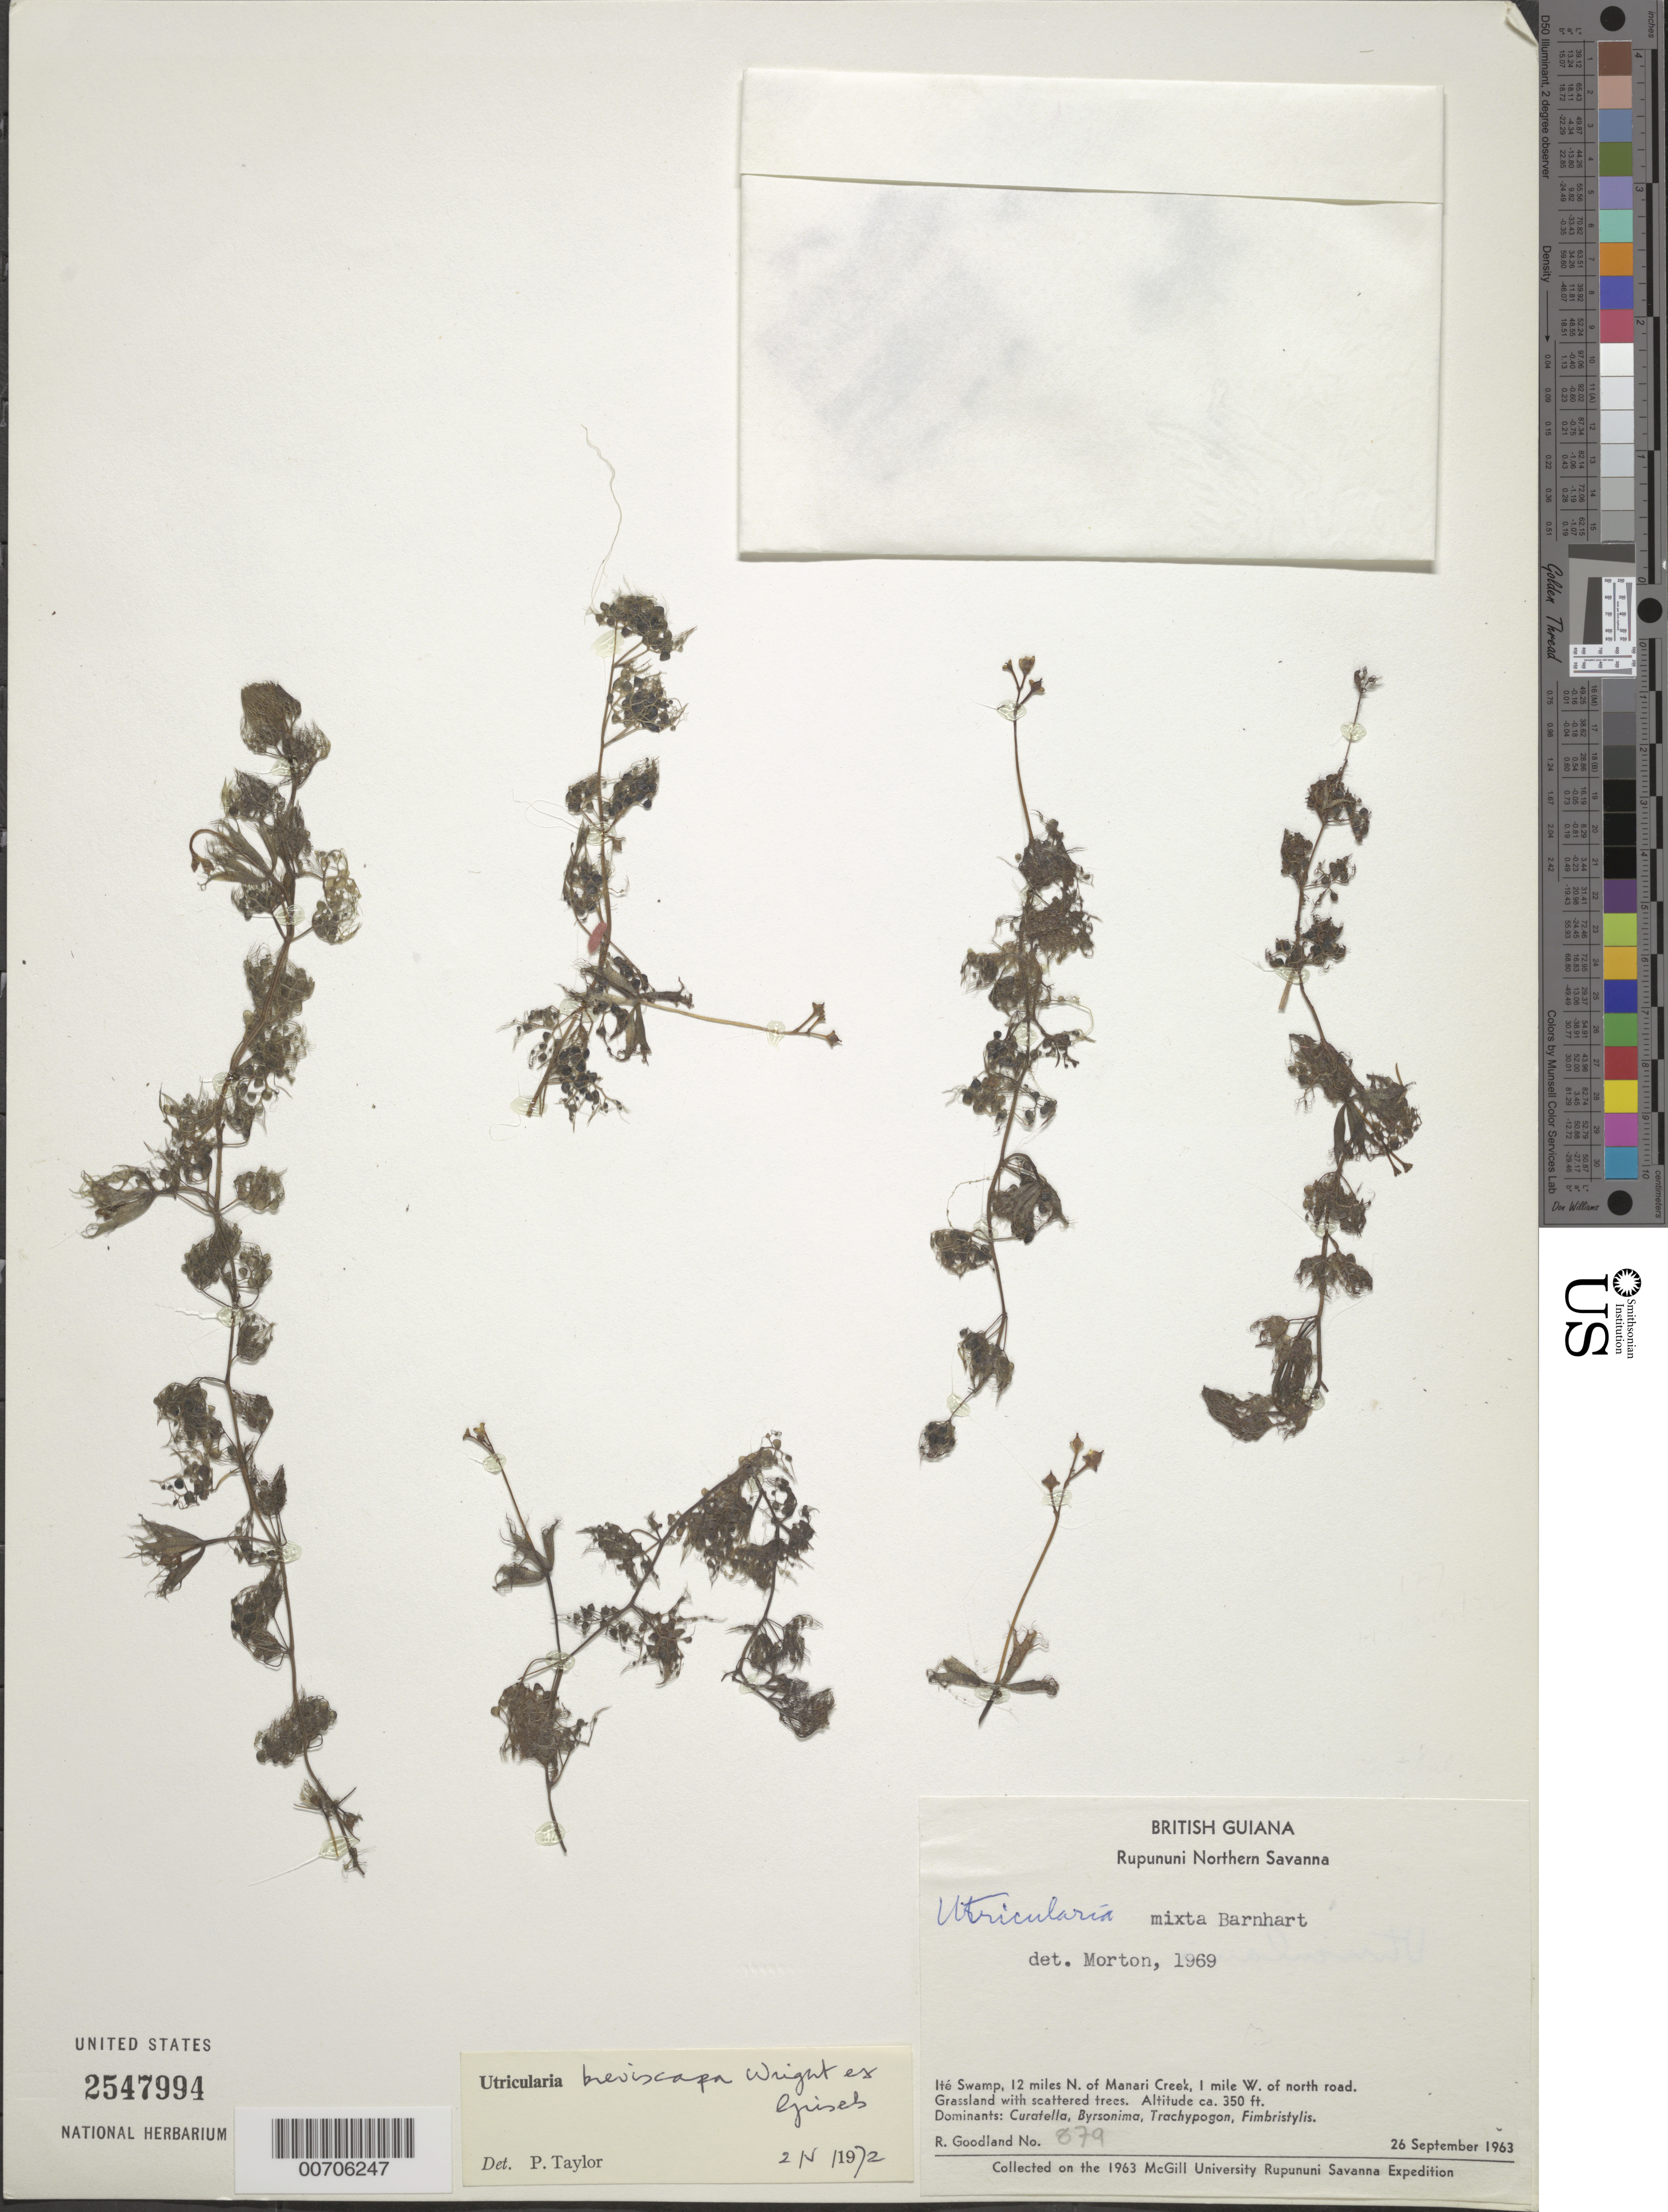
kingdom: Plantae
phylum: Tracheophyta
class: Magnoliopsida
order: Lamiales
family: Lentibulariaceae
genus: Utricularia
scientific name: Utricularia breviscapa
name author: C. Wright ex Griseb.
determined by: Taylor, P.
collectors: R. Goodland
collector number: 879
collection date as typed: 26-Sep-63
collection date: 1963-09-26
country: Guyana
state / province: U. Takutu-U. Essequibo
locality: Rupununi Northern Savanna, Manari Creek, 12 mi. N of; 1 mi. W of North Road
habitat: Grassland with scattered trees. Dominants: Curatella, Byrsonima, Trachypogon, Fimbristylis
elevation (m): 107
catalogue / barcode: US 2547994